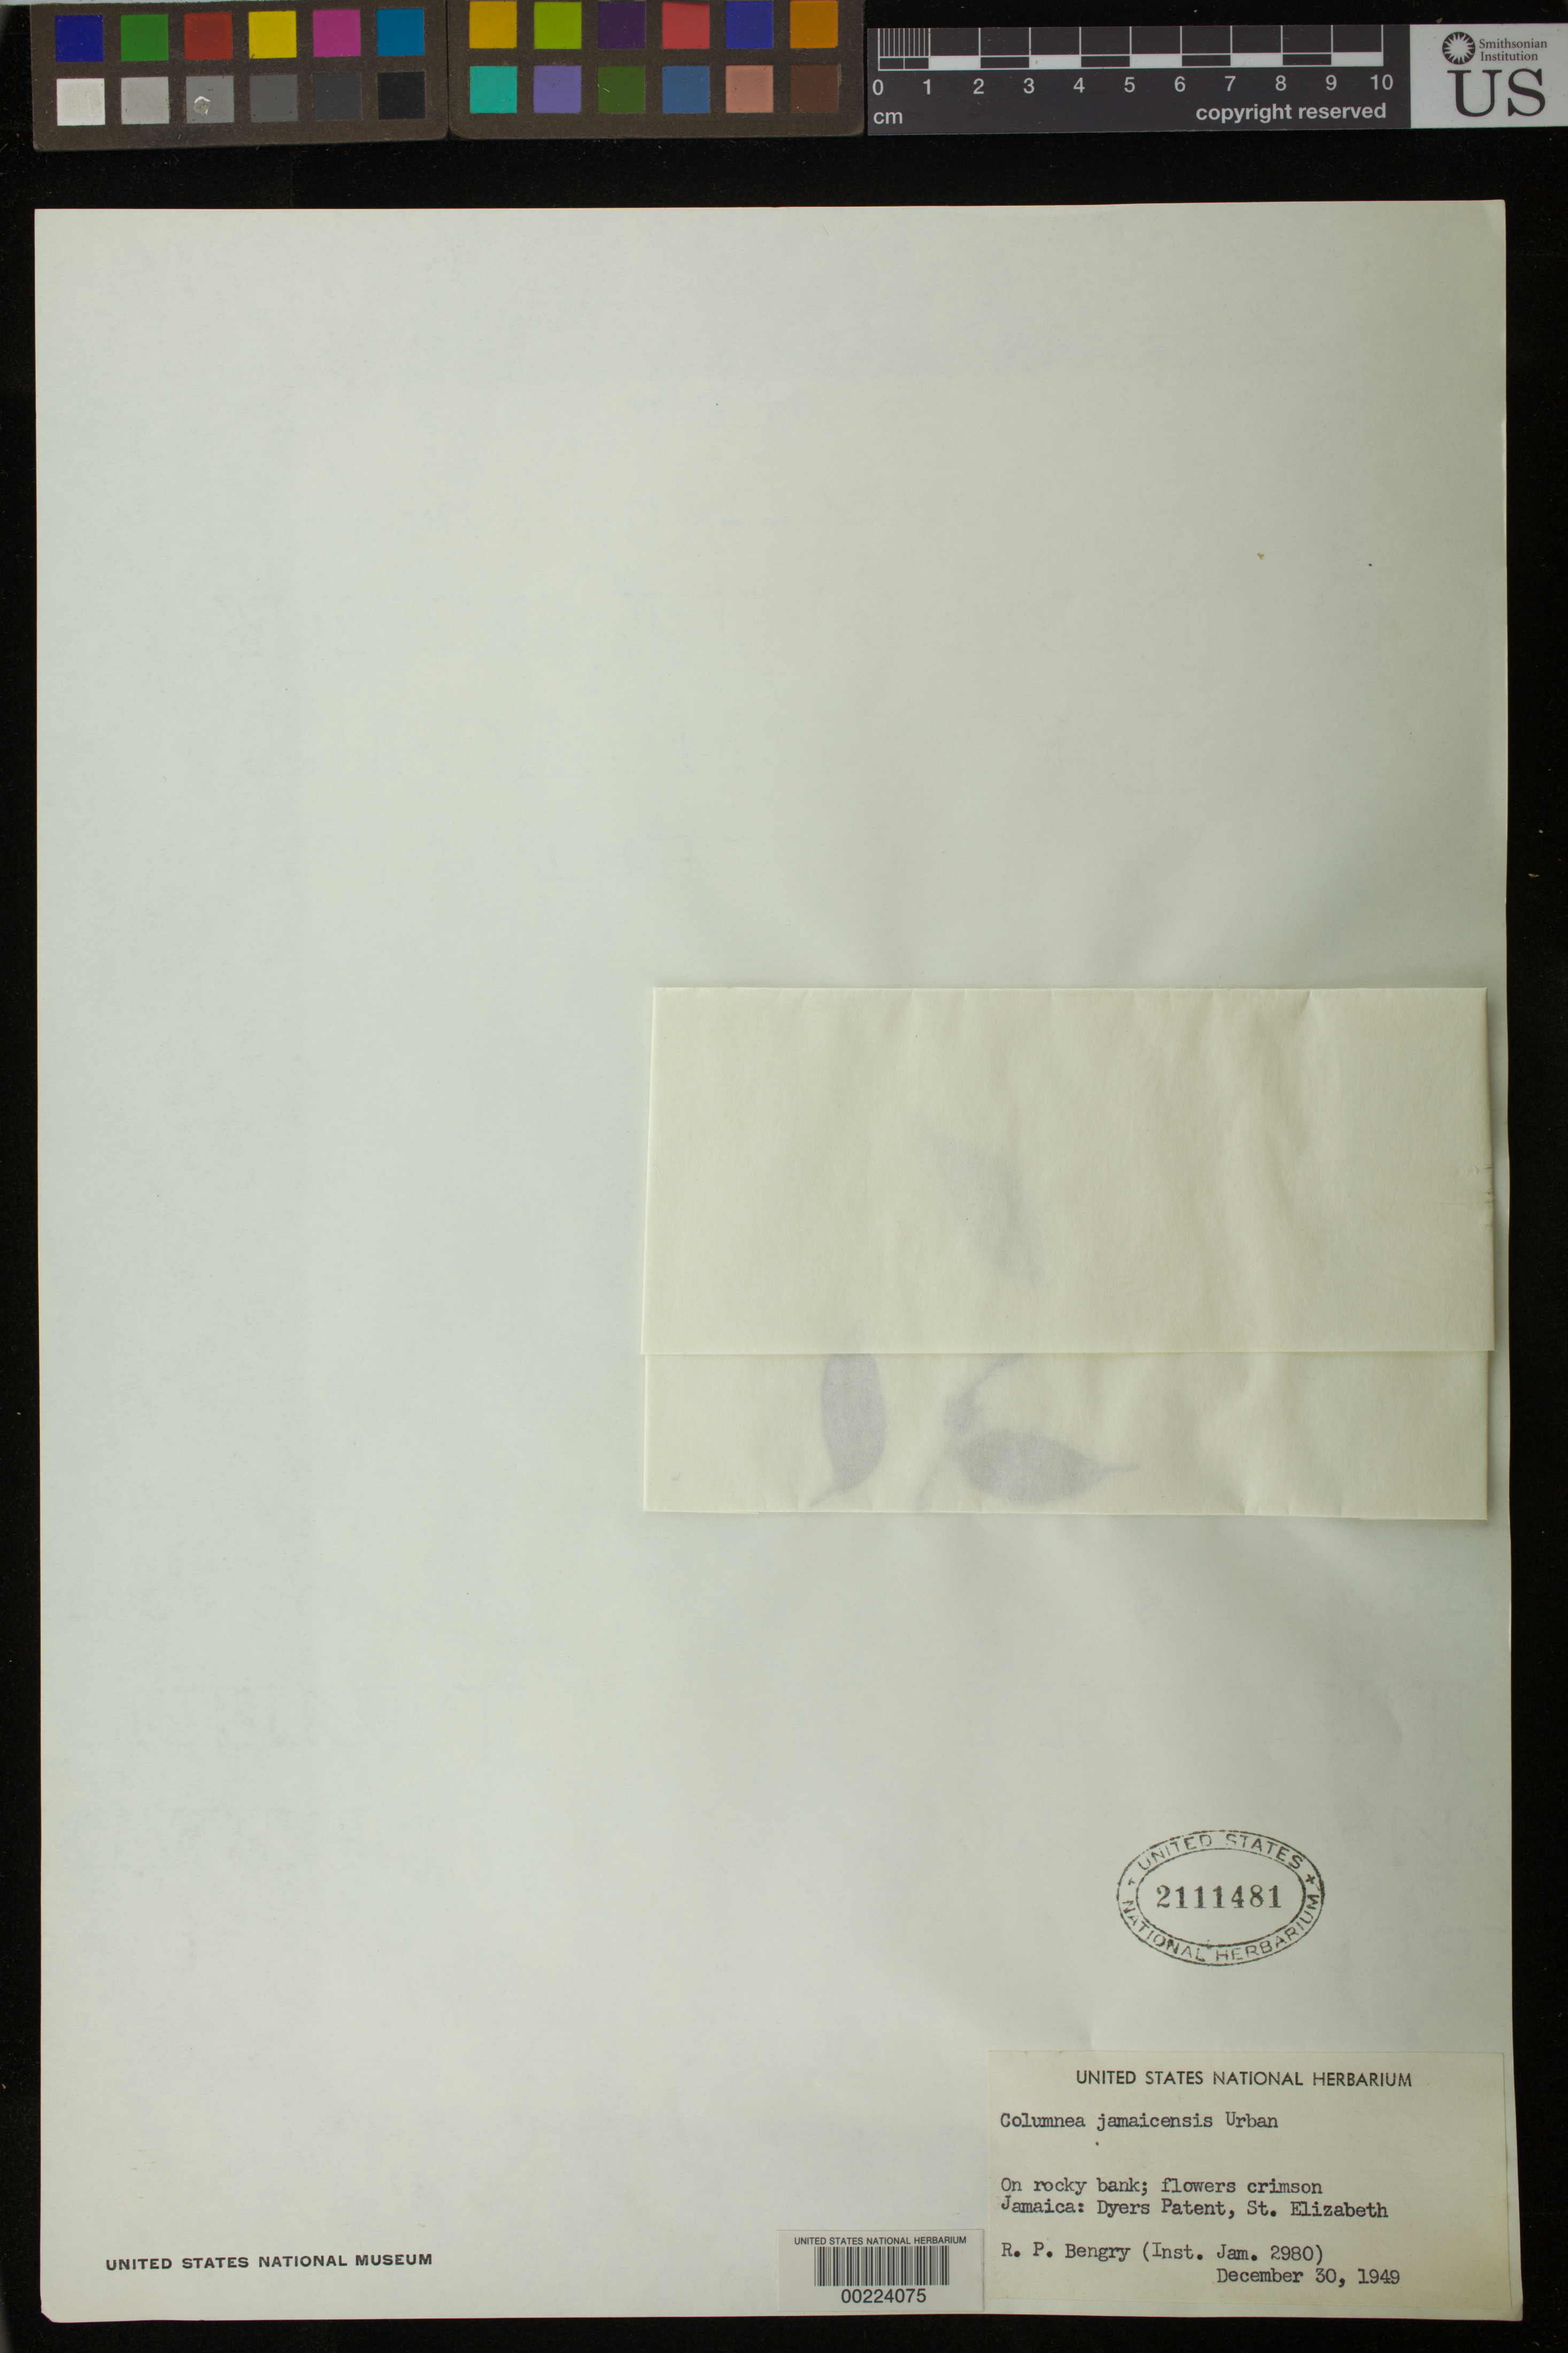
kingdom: Plantae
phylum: Tracheophyta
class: Magnoliopsida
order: Lamiales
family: Gesneriaceae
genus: Columnea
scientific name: Columnea repens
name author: (Hook.) Hanst.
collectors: R. Bengry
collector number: IJ 2980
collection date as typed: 30 Dec 1949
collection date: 1949-12-30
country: Jamaica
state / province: Saint Elizabeth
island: Jamaica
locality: Dyers Patent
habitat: On rocky bank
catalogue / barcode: US 2111481